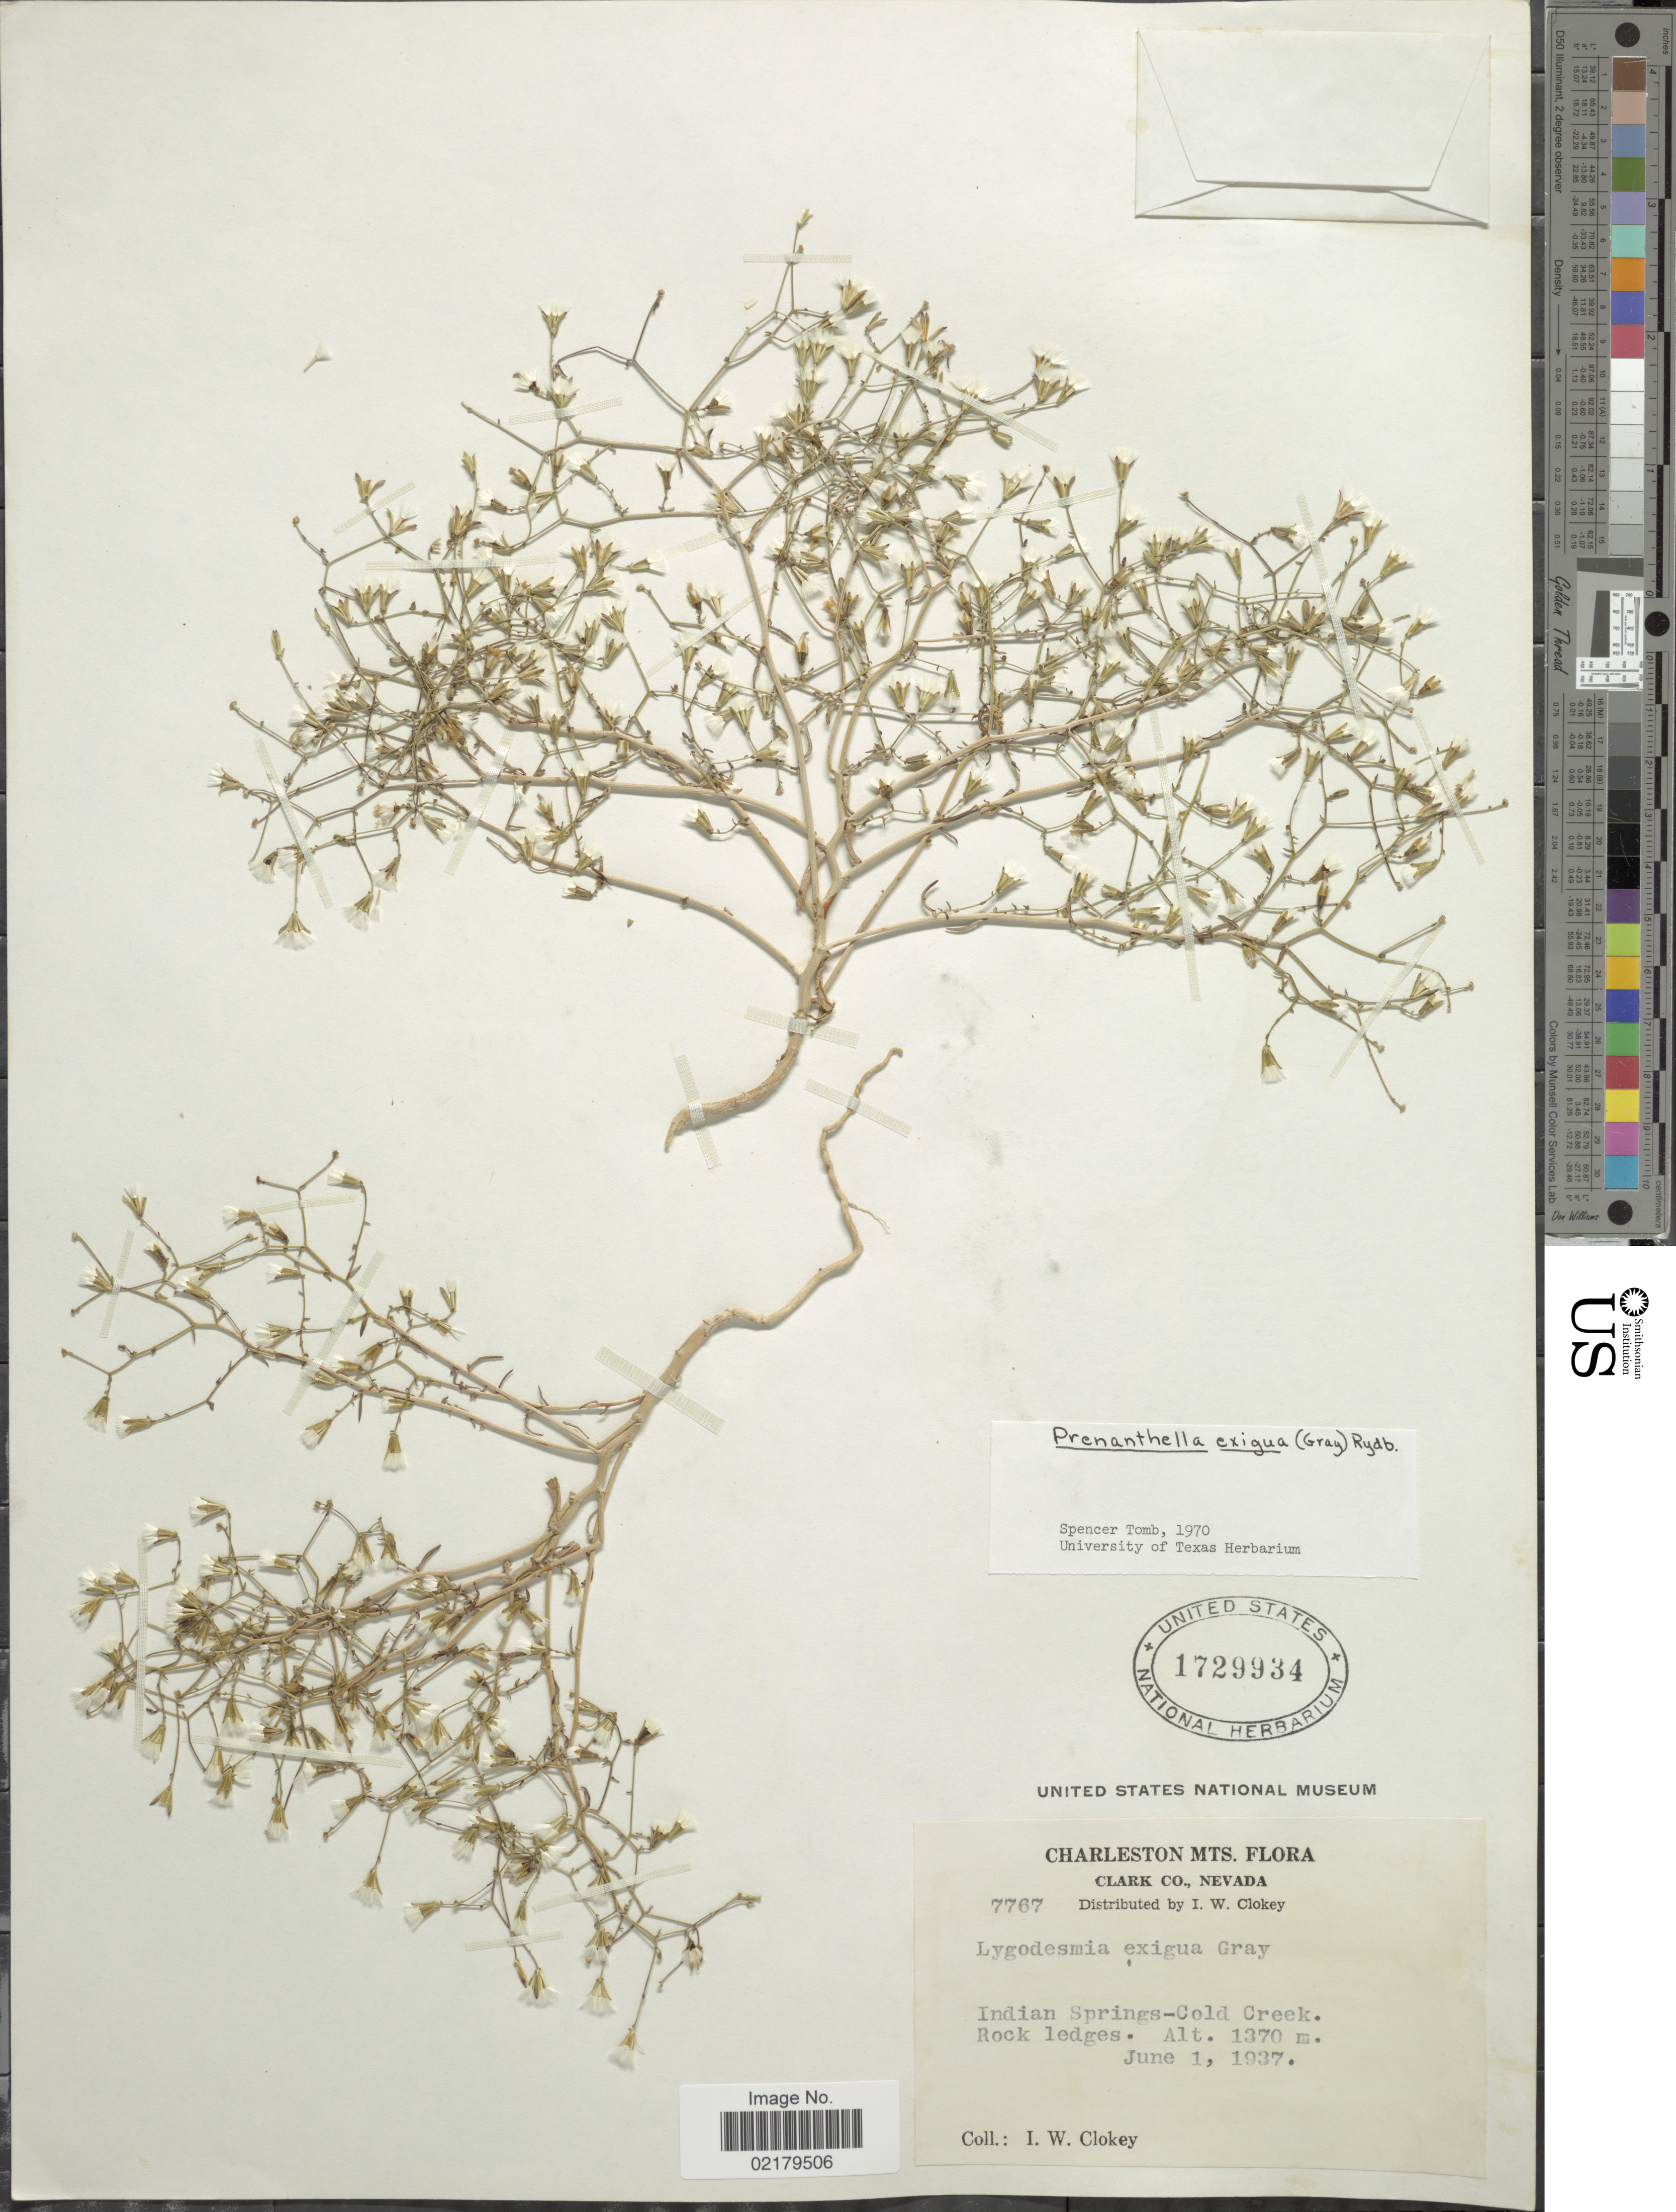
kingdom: Plantae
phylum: Tracheophyta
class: Magnoliopsida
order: Asterales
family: Asteraceae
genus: Prenanthella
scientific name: Prenanthella exigua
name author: (A. Gray) Rydb.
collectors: I. W. Clokey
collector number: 7767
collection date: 1937-06-01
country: United States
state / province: Nevada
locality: Charleston Mts, Clark Co, Indian Springs-Cold Creek. Rock Ledges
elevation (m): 1370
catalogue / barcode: US 1729934